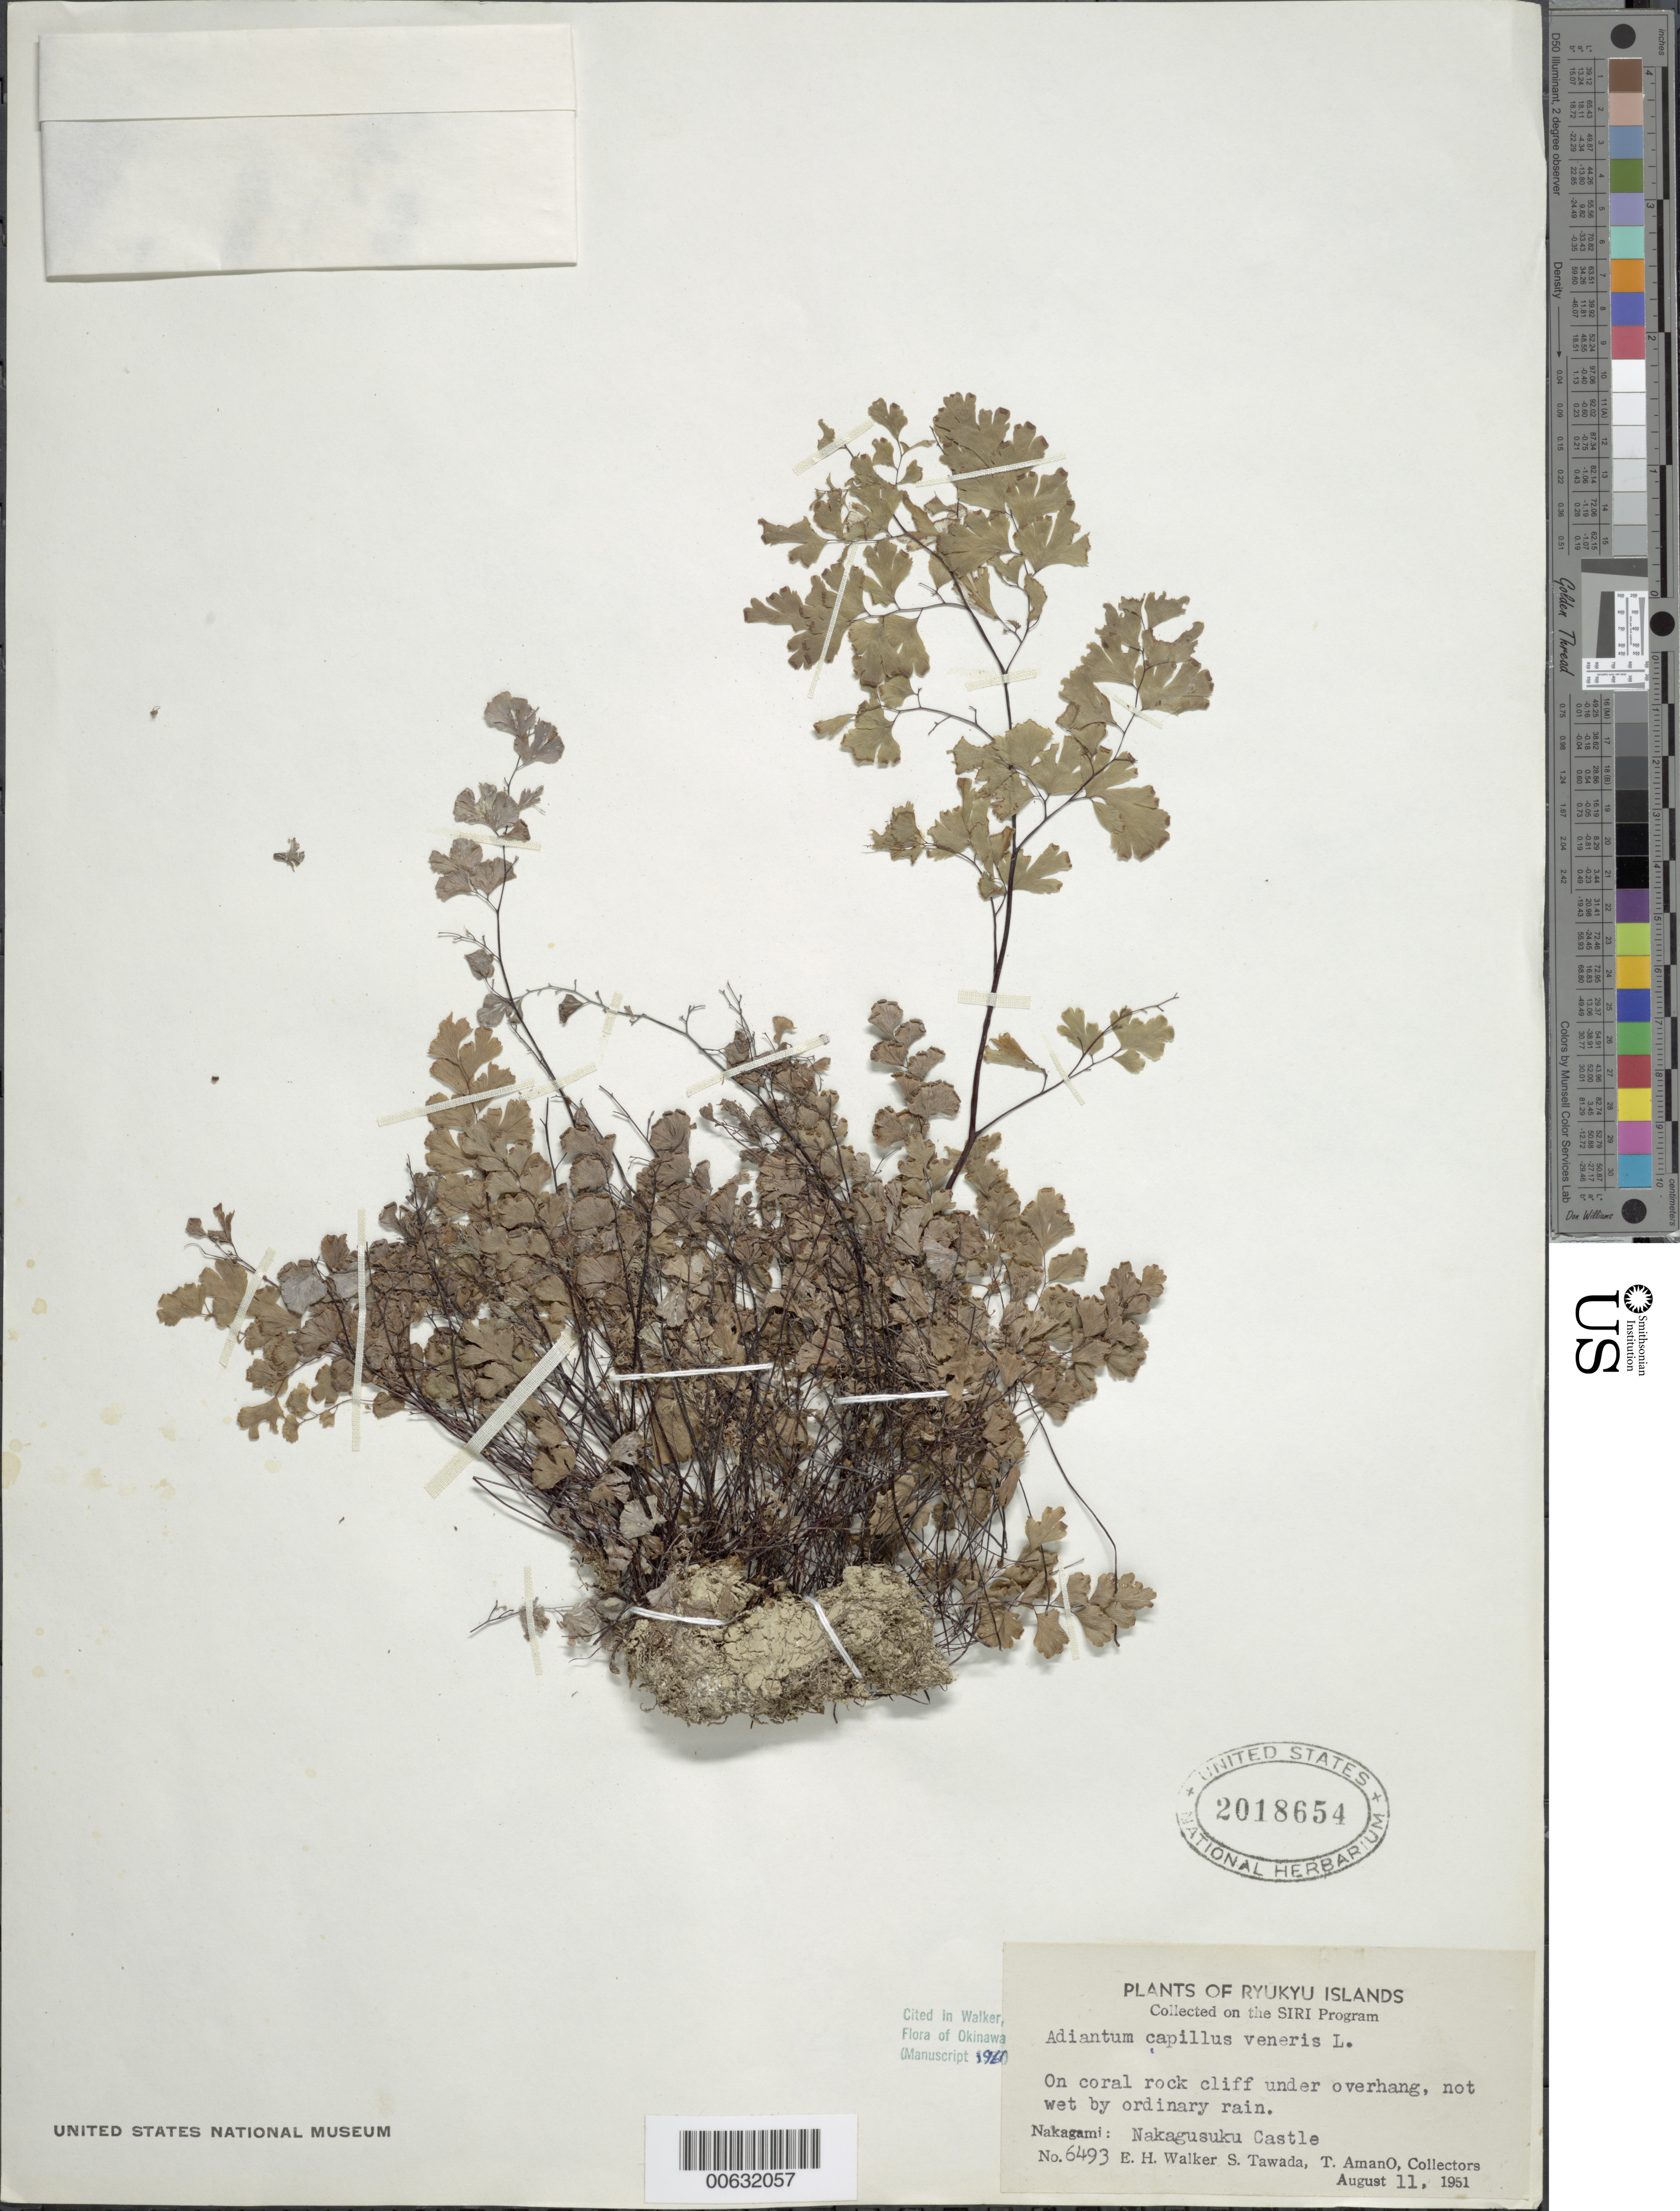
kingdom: Plantae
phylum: Tracheophyta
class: Polypodiopsida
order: Polypodiales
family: Pteridaceae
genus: Adiantum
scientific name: Adiantum capillus-veneris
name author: L.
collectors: E. H. Walker, S. Tawada & T. Amano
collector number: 6493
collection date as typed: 11 Aug 1951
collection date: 1951-08-11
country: Japan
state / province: Okinawa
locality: Nakagami, Nakagusuku Castle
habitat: On coral rock cliff under overhang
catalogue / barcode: US 2018654